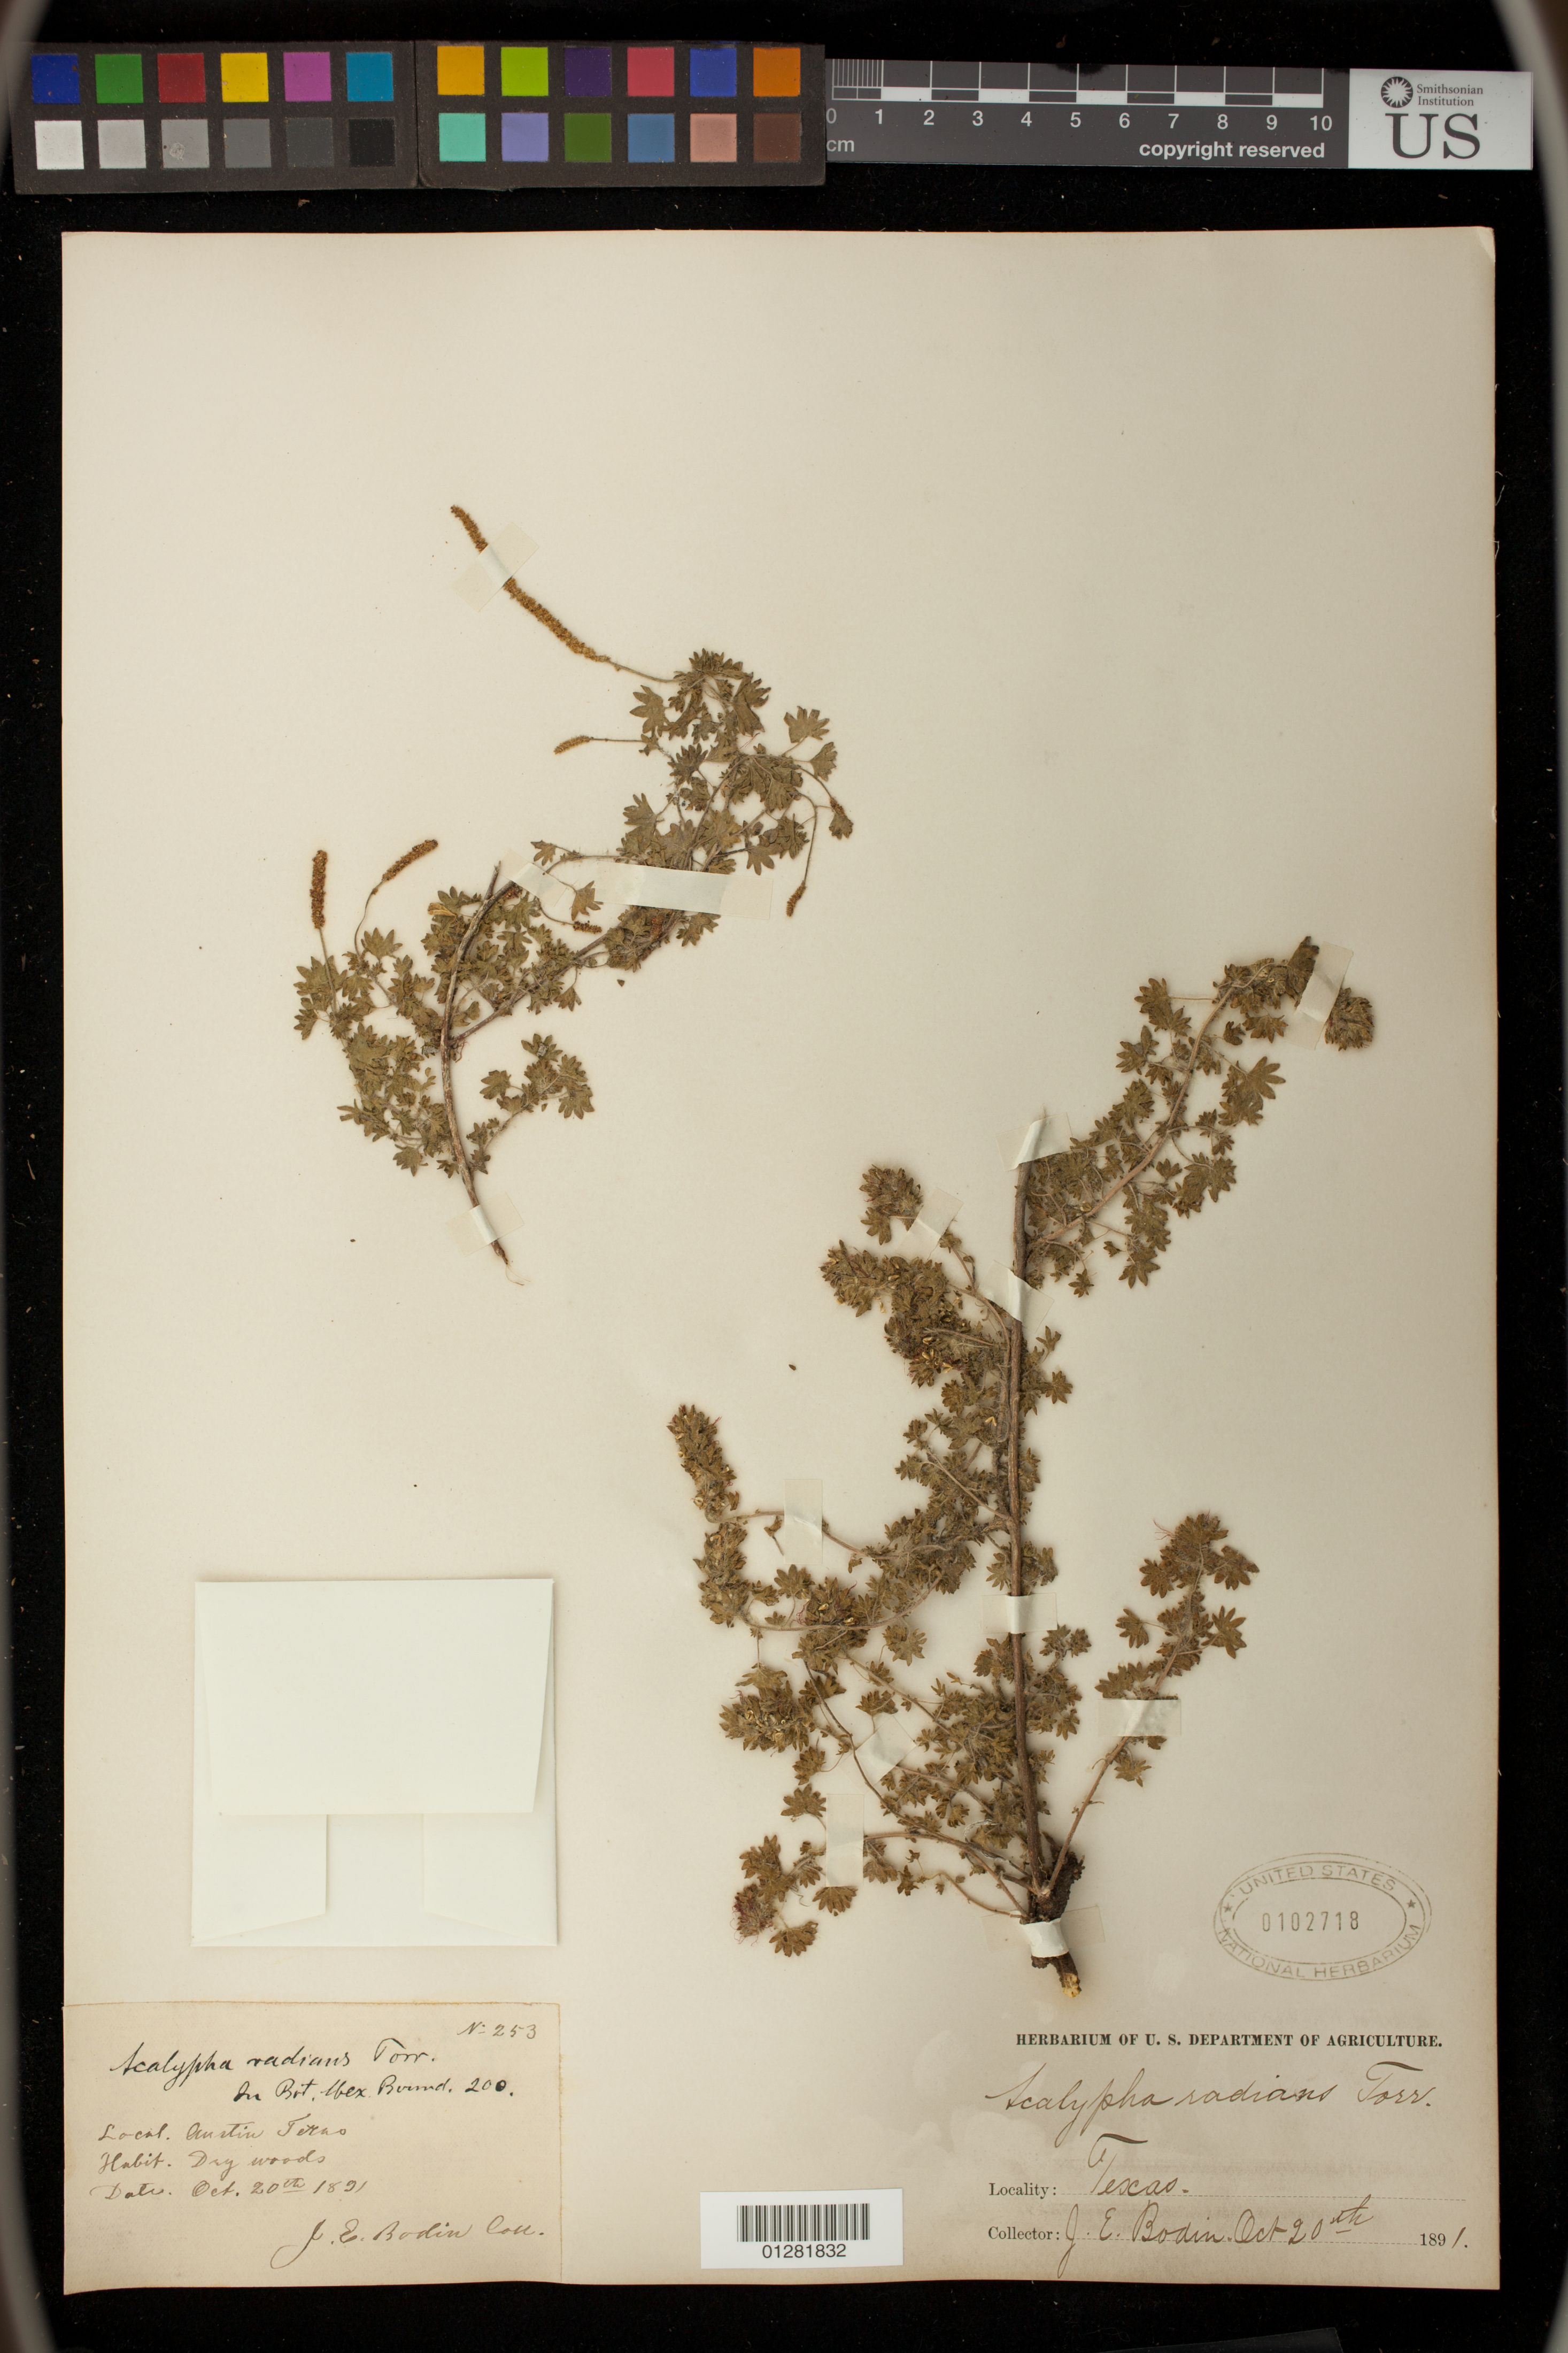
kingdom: Plantae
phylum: Tracheophyta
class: Magnoliopsida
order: Malpighiales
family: Euphorbiaceae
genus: Acalypha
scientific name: Acalypha radians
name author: Torr.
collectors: J. E. Bodin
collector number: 253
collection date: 1891-10-20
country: United States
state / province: Texas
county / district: Austin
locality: Dry woods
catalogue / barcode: US 102718